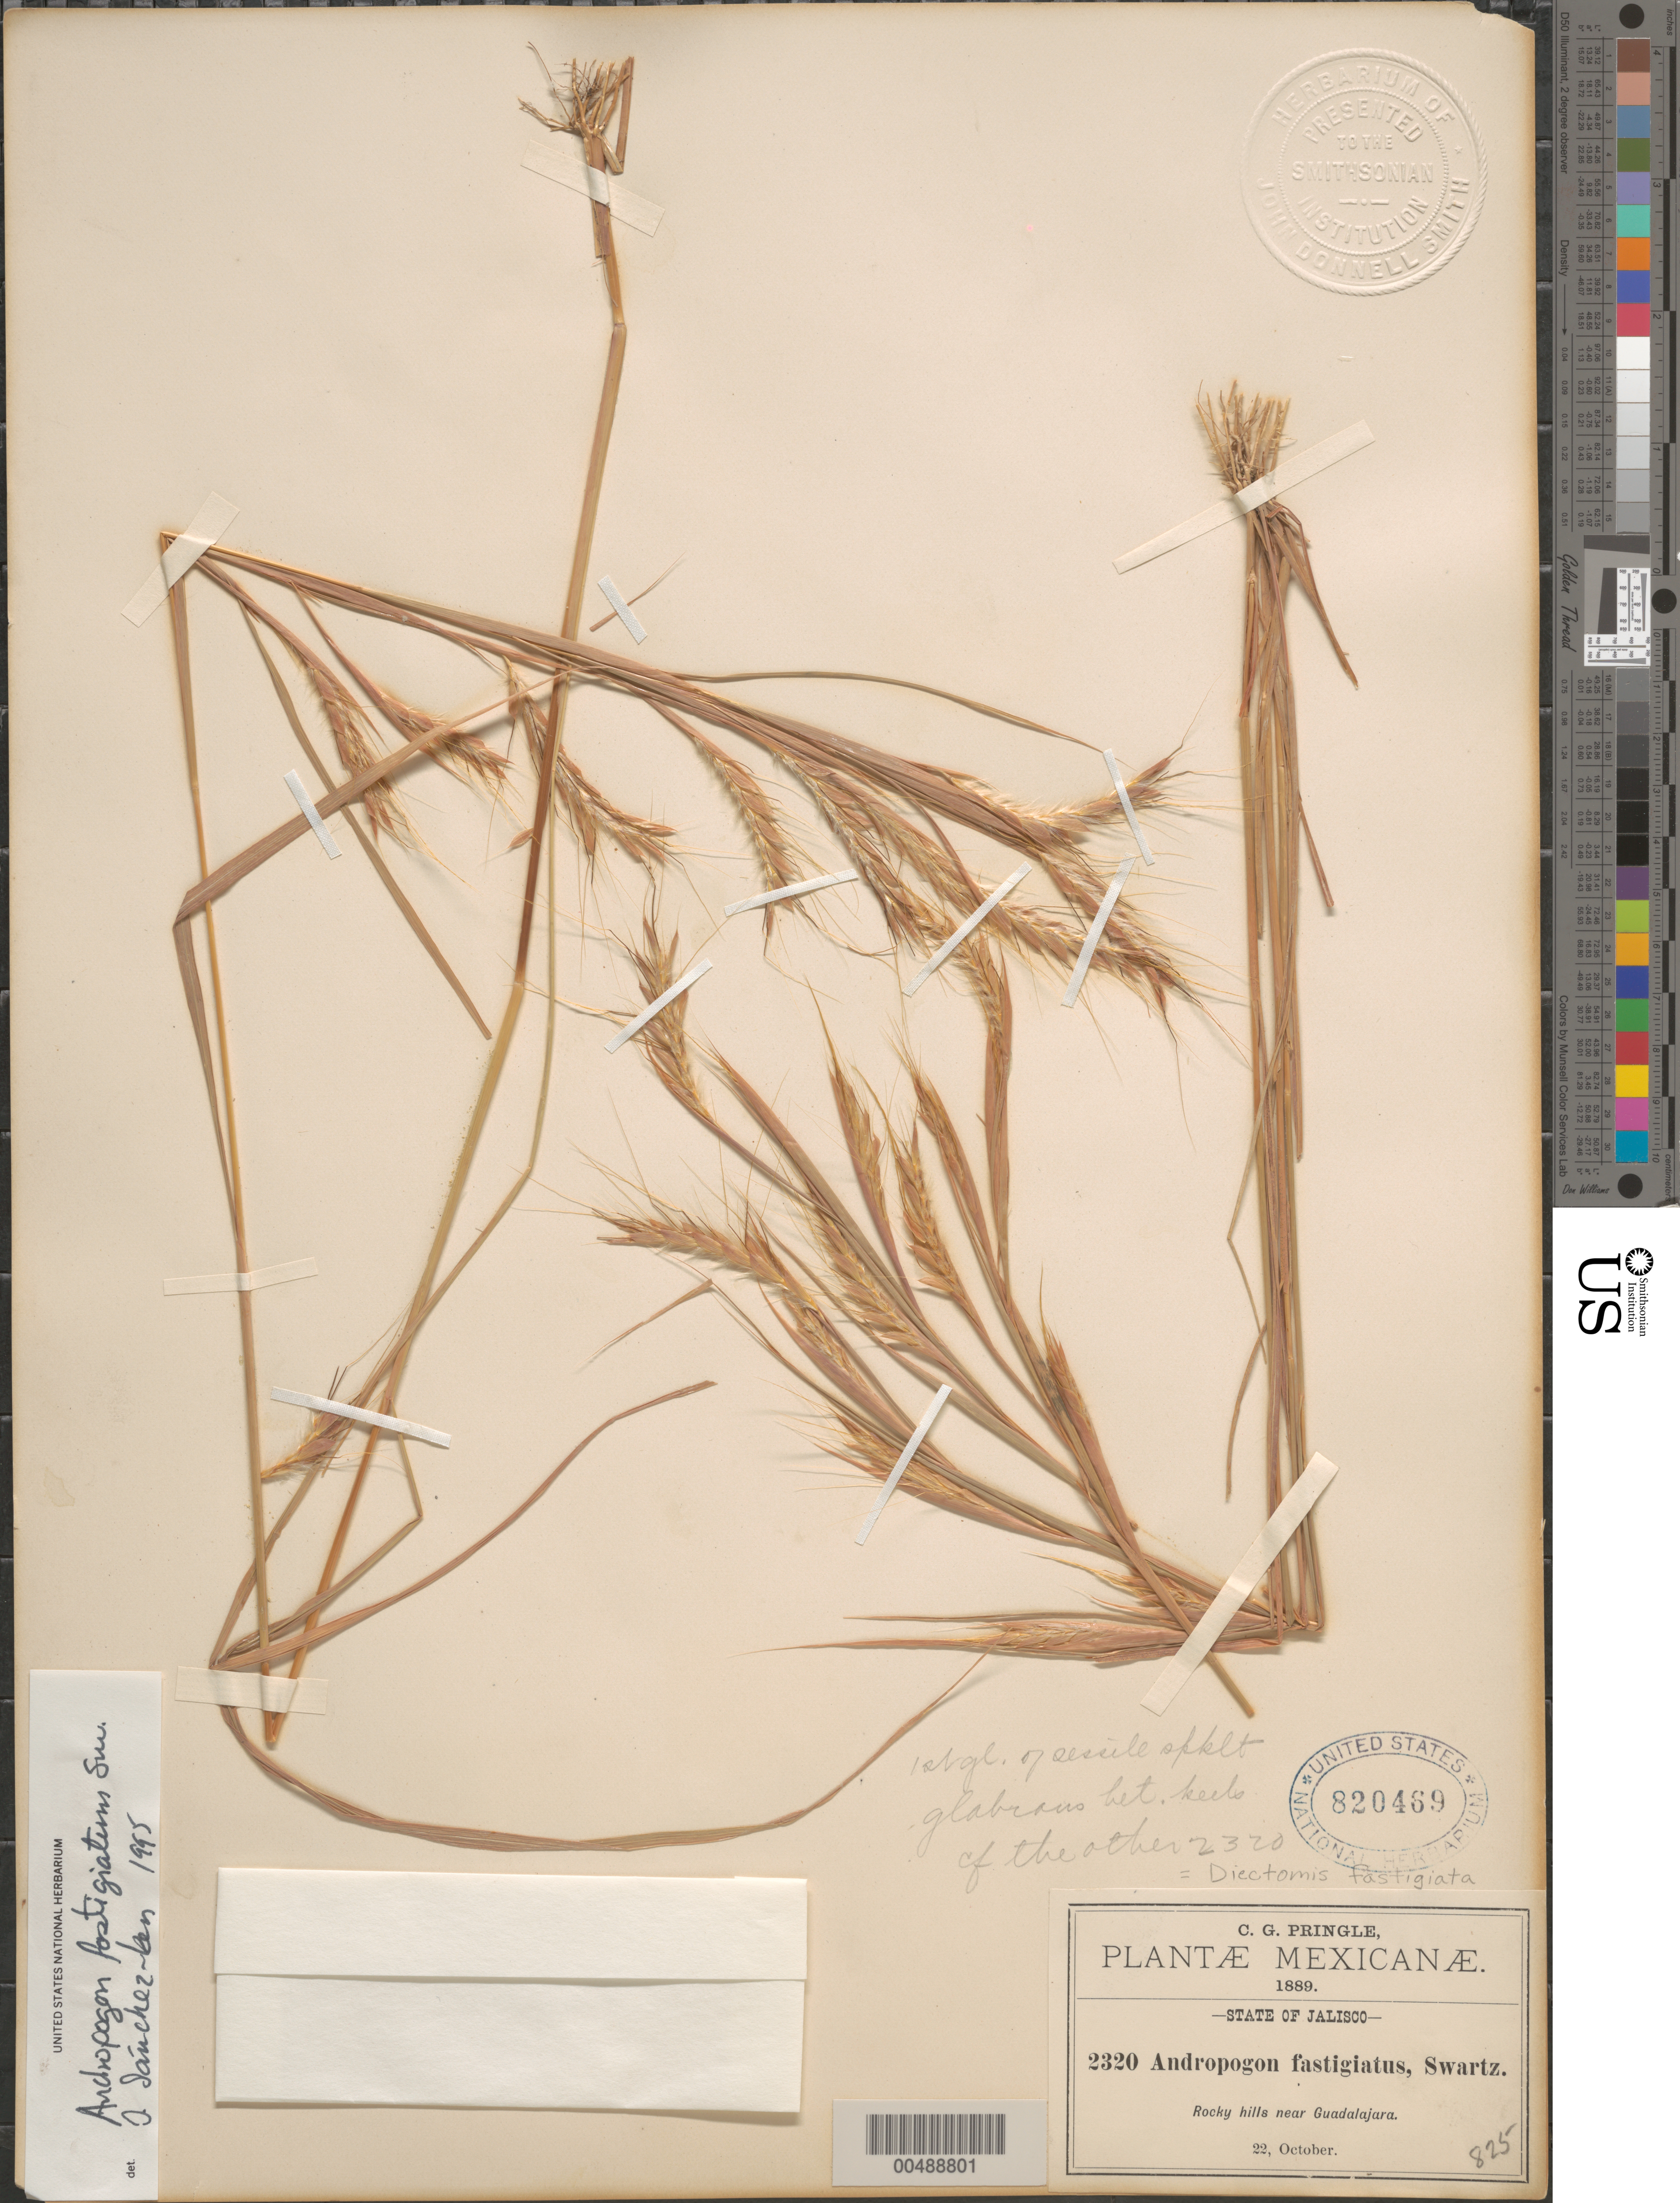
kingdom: Plantae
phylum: Tracheophyta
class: Liliopsida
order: Poales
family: Poaceae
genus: Andropogon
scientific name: Andropogon fastigiatus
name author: Sw.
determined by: Sánchez-Ken, J. G.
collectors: C. G. Pringle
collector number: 2320/825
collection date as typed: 22 Oct 1889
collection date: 1889-10-22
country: Mexico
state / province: Jalisco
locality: Rocky hills near Guadalajara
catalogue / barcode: US 820469